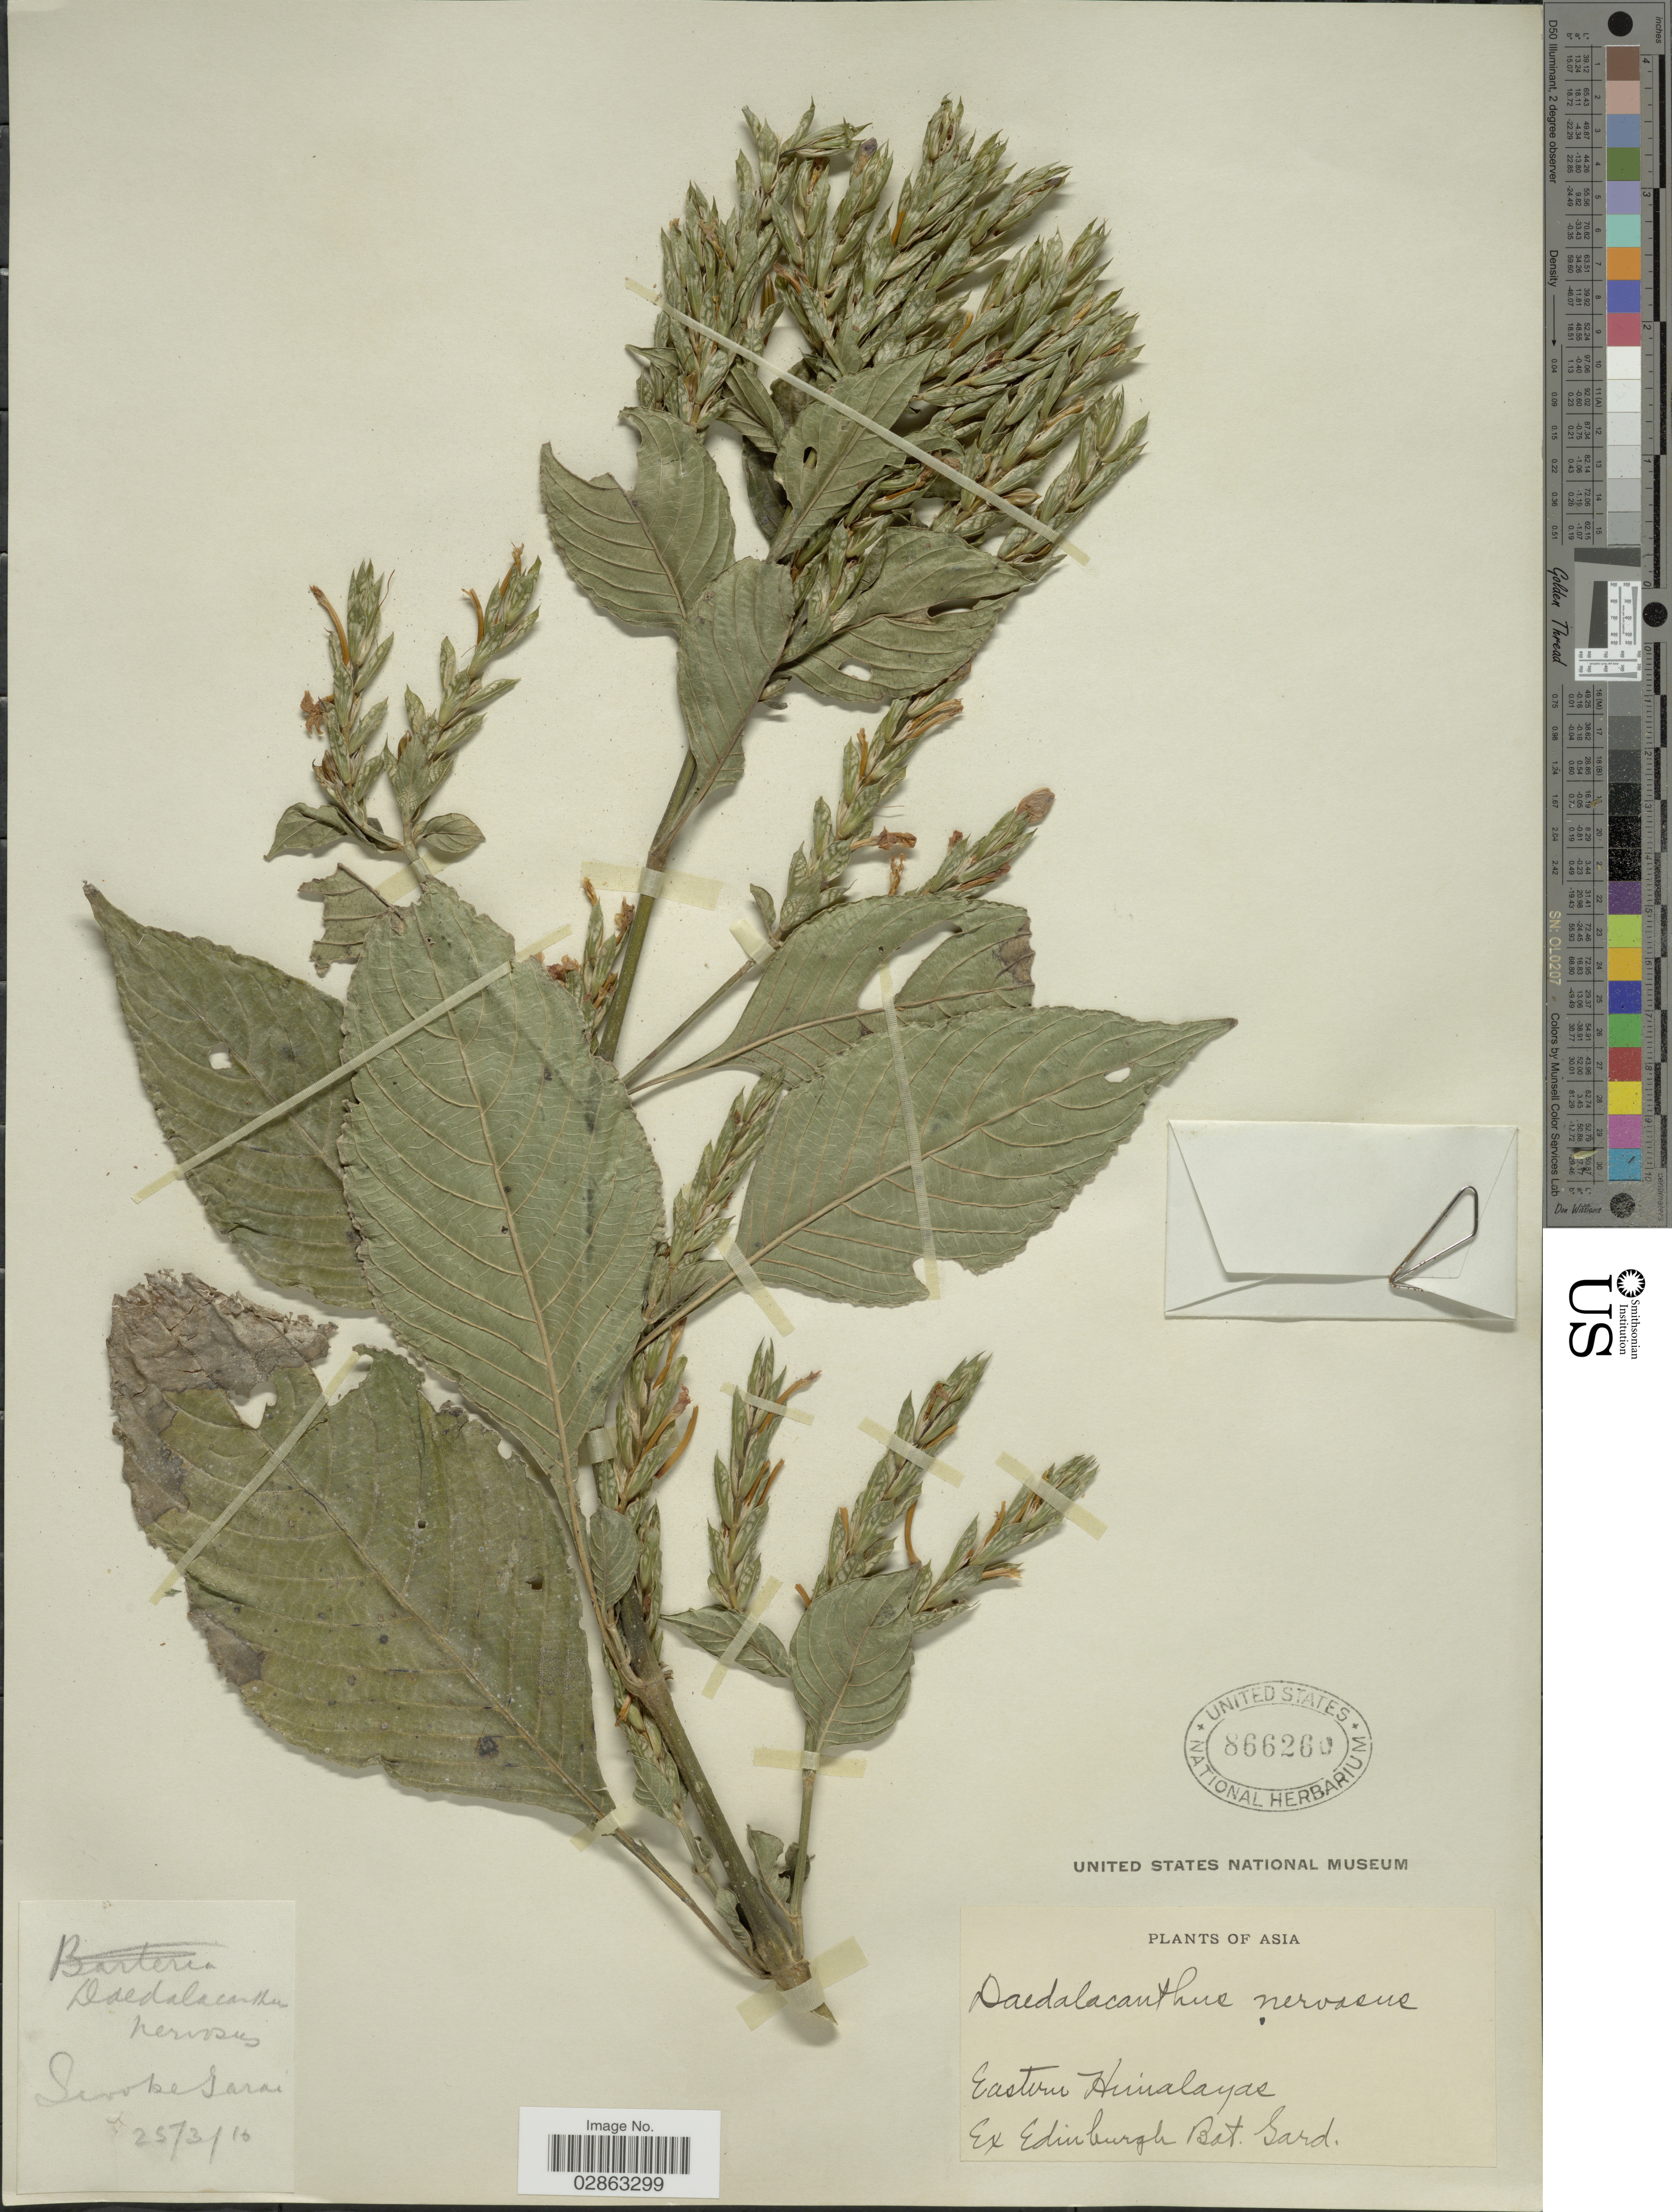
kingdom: Plantae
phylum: Tracheophyta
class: Magnoliopsida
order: Lamiales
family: Acanthaceae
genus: Eranthemum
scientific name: Eranthemum pulchellum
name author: Andrews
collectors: Edinburg Bot. Gard.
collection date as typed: Transcribed d/m/y: 25/3/16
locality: Asia. Eastern Himalayas.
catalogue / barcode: US 866260